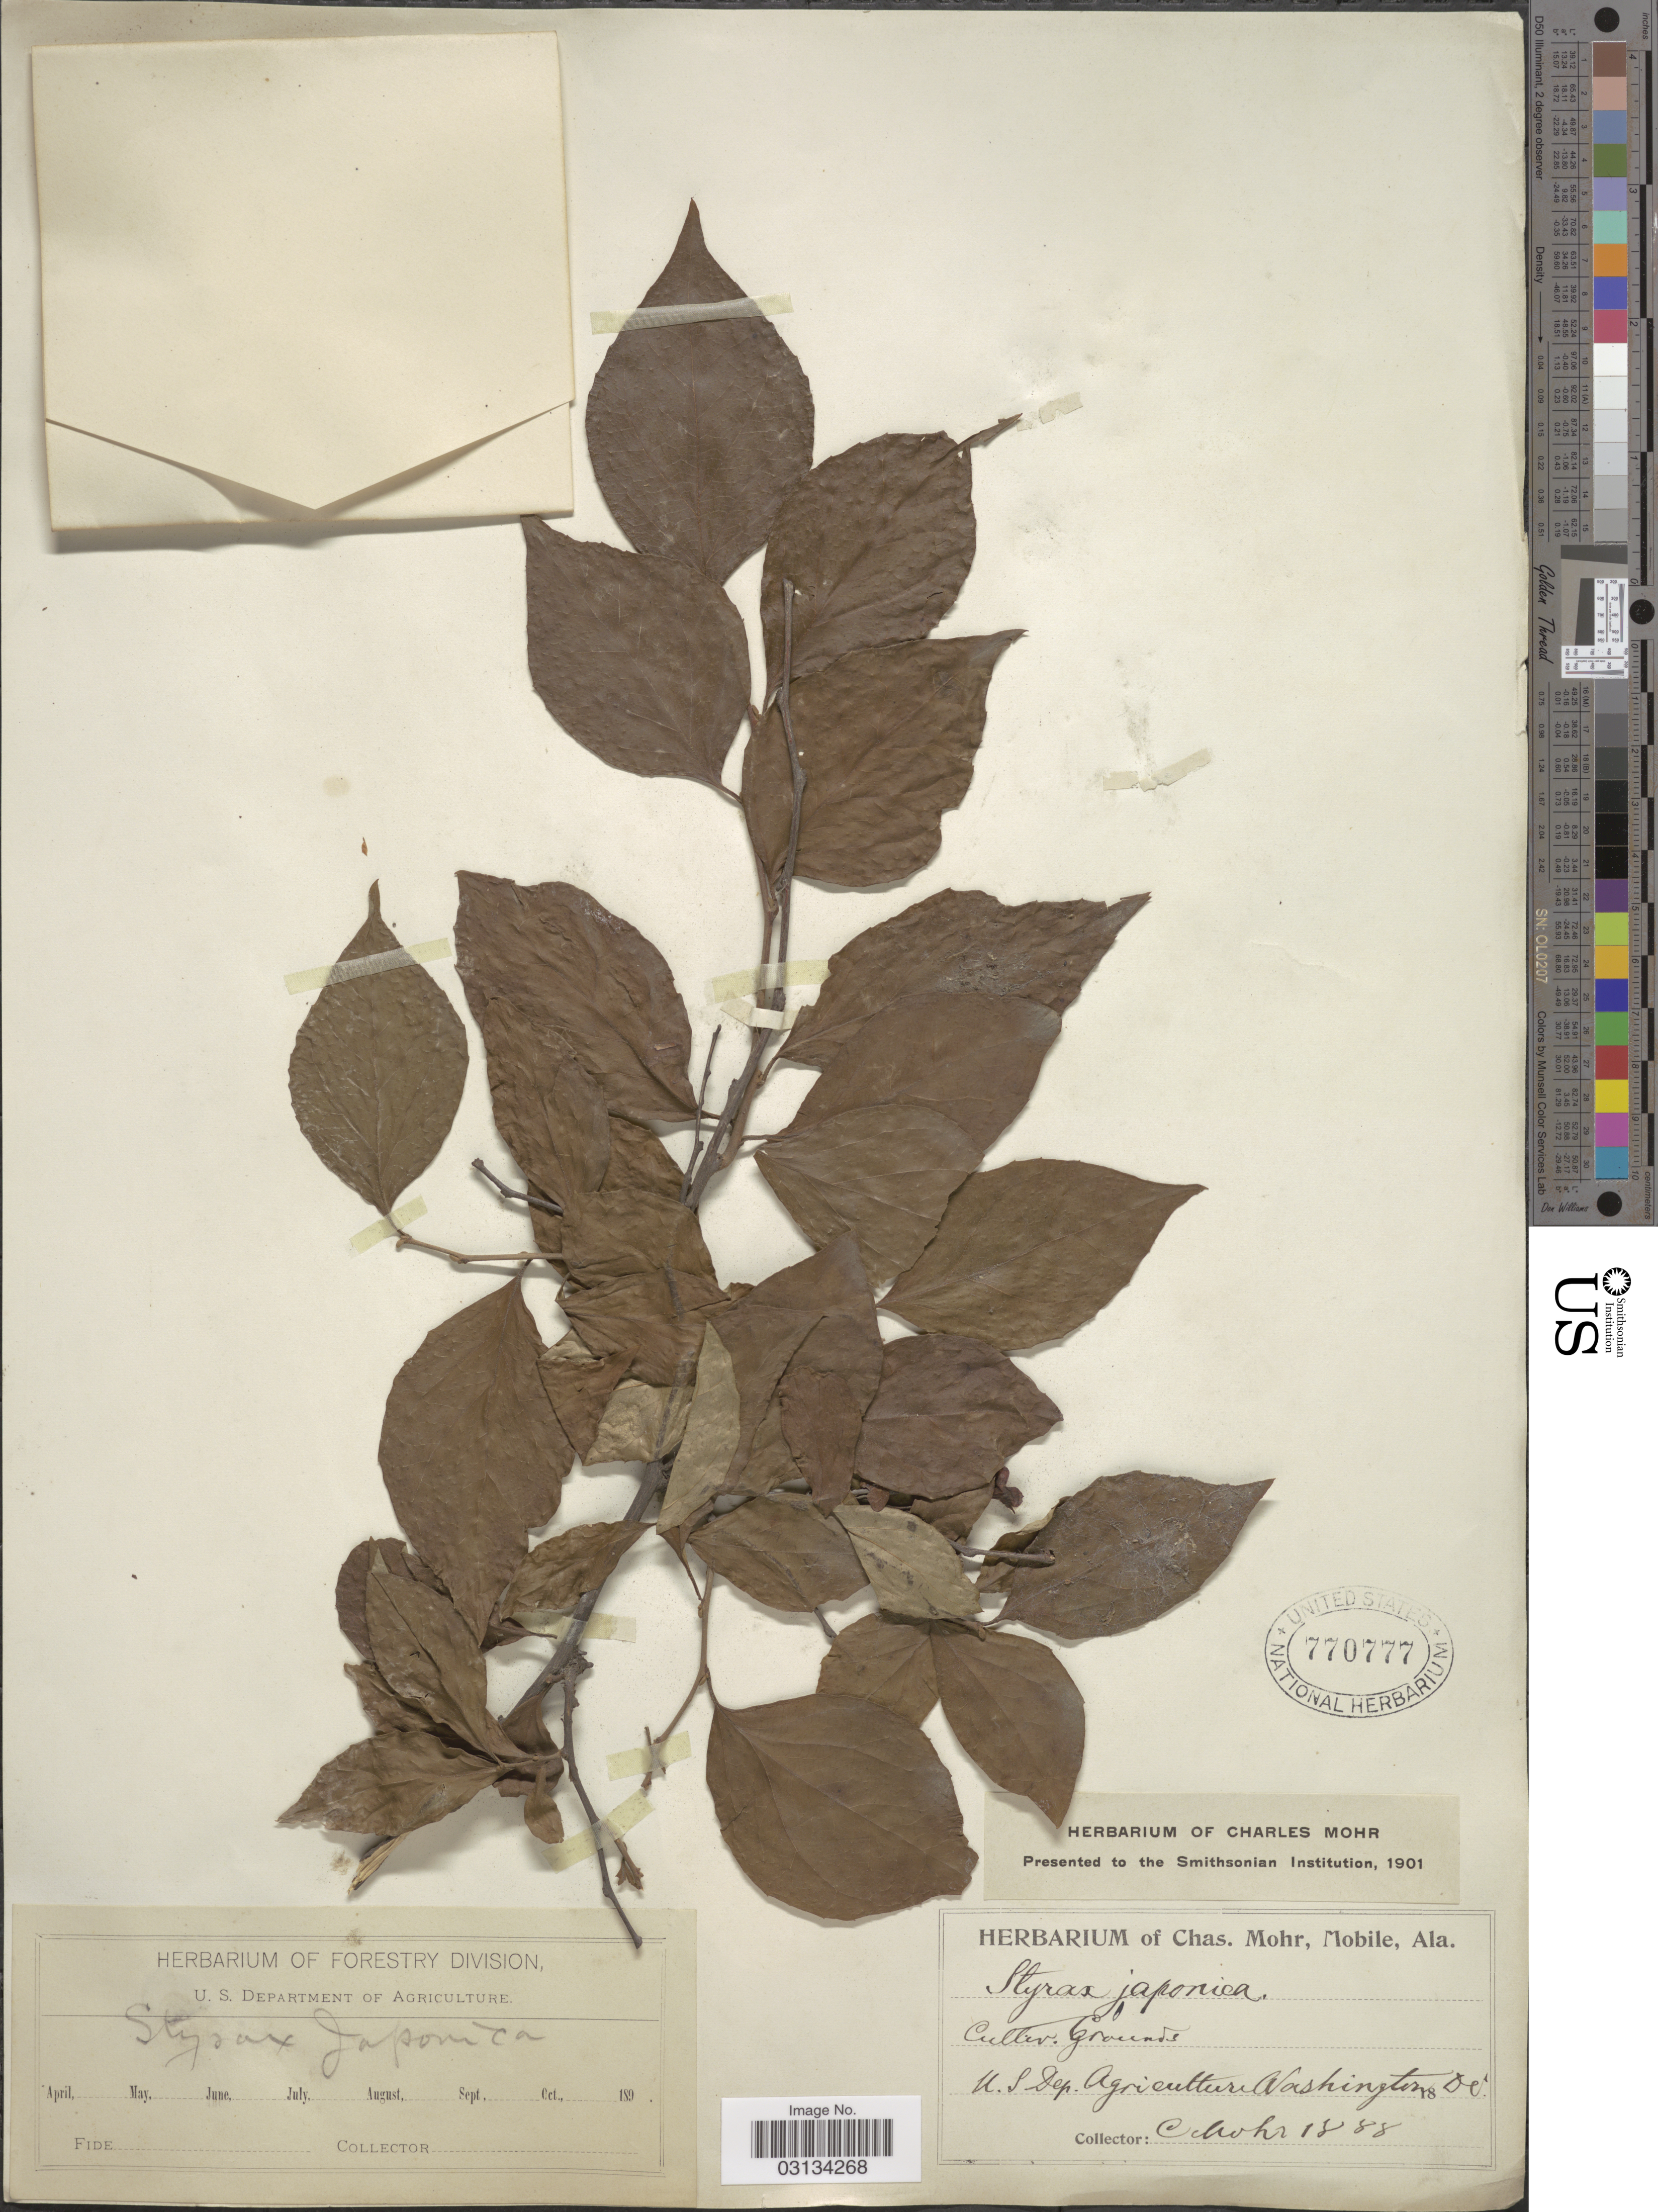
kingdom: Plantae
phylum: Tracheophyta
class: Magnoliopsida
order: Ericales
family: Styracaceae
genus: Styrax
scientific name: Styrax japonicus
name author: Siebold & Zucc.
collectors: Mohr, C. T. (herbarium)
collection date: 1888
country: United States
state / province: District of Columbia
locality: U. S. Dep. Agricultural Washington D. C.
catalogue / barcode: US 770777